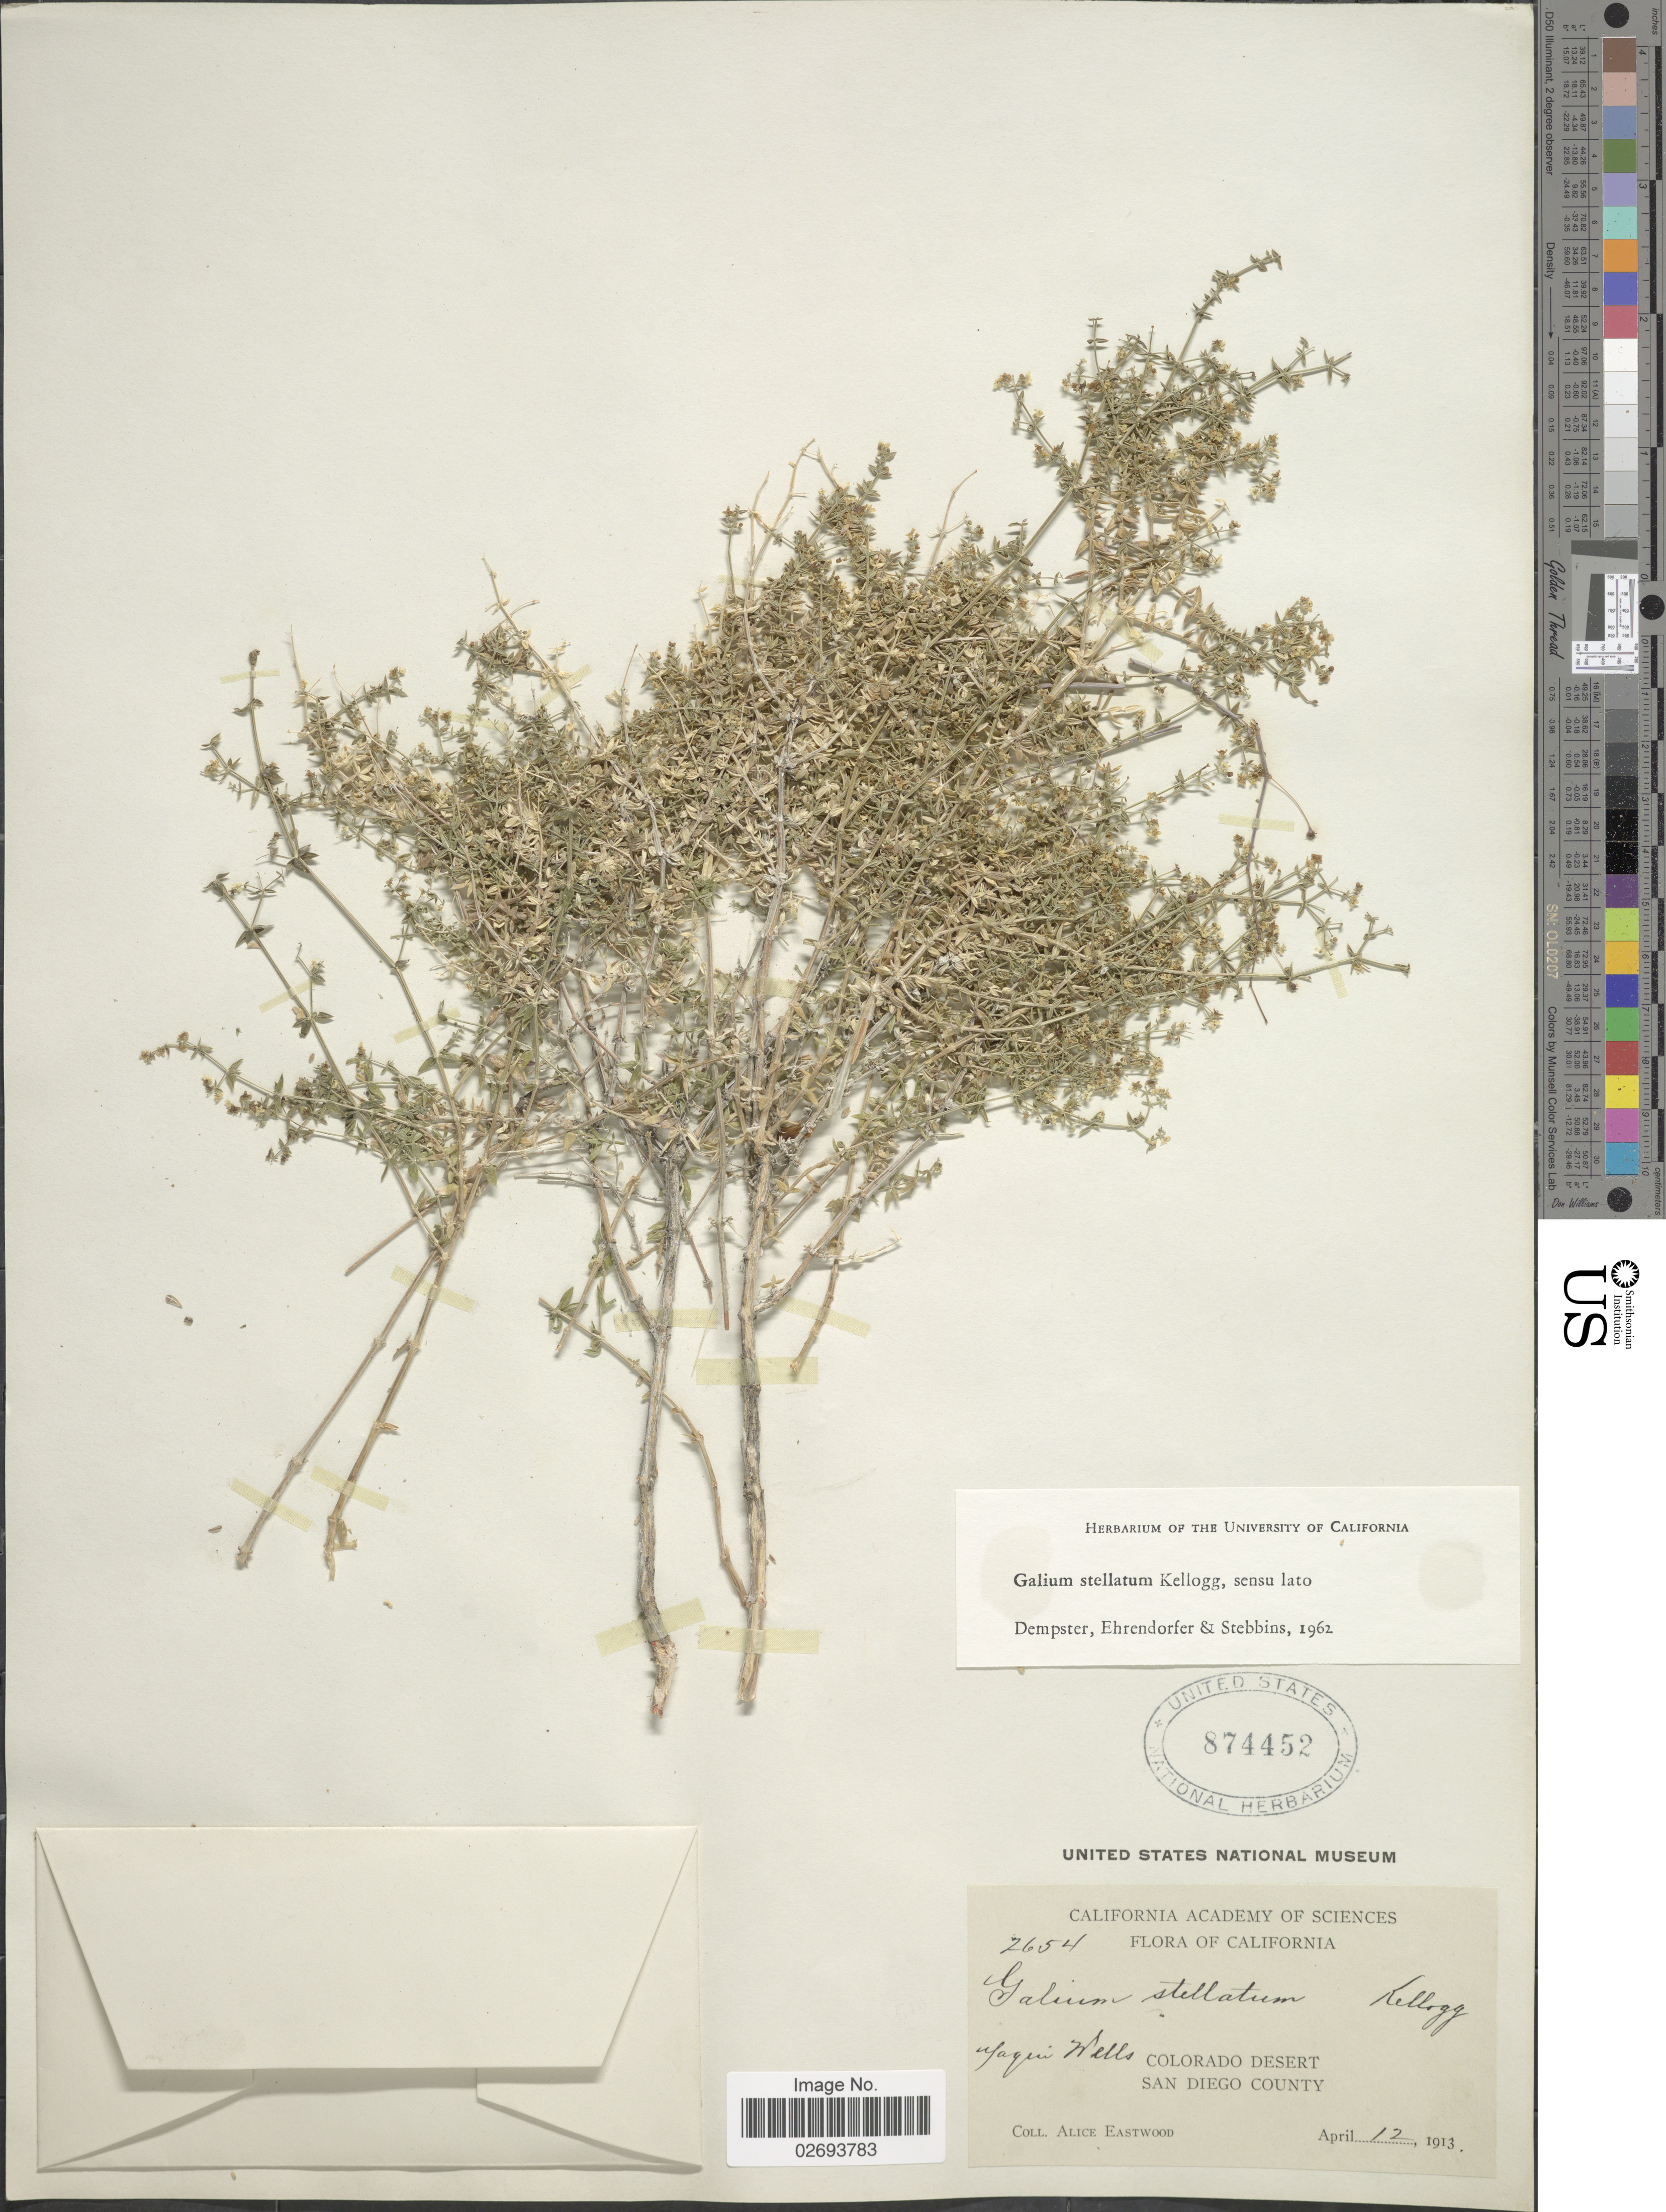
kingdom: Plantae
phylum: Tracheophyta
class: Magnoliopsida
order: Gentianales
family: Rubiaceae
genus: Galium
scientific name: Galium stellatum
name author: Kellogg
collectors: A. Eastwood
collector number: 7654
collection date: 1913-04-12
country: United States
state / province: California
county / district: San Diego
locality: Yaqui Wells, Colorado Desert, San Diego County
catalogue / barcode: US 874452